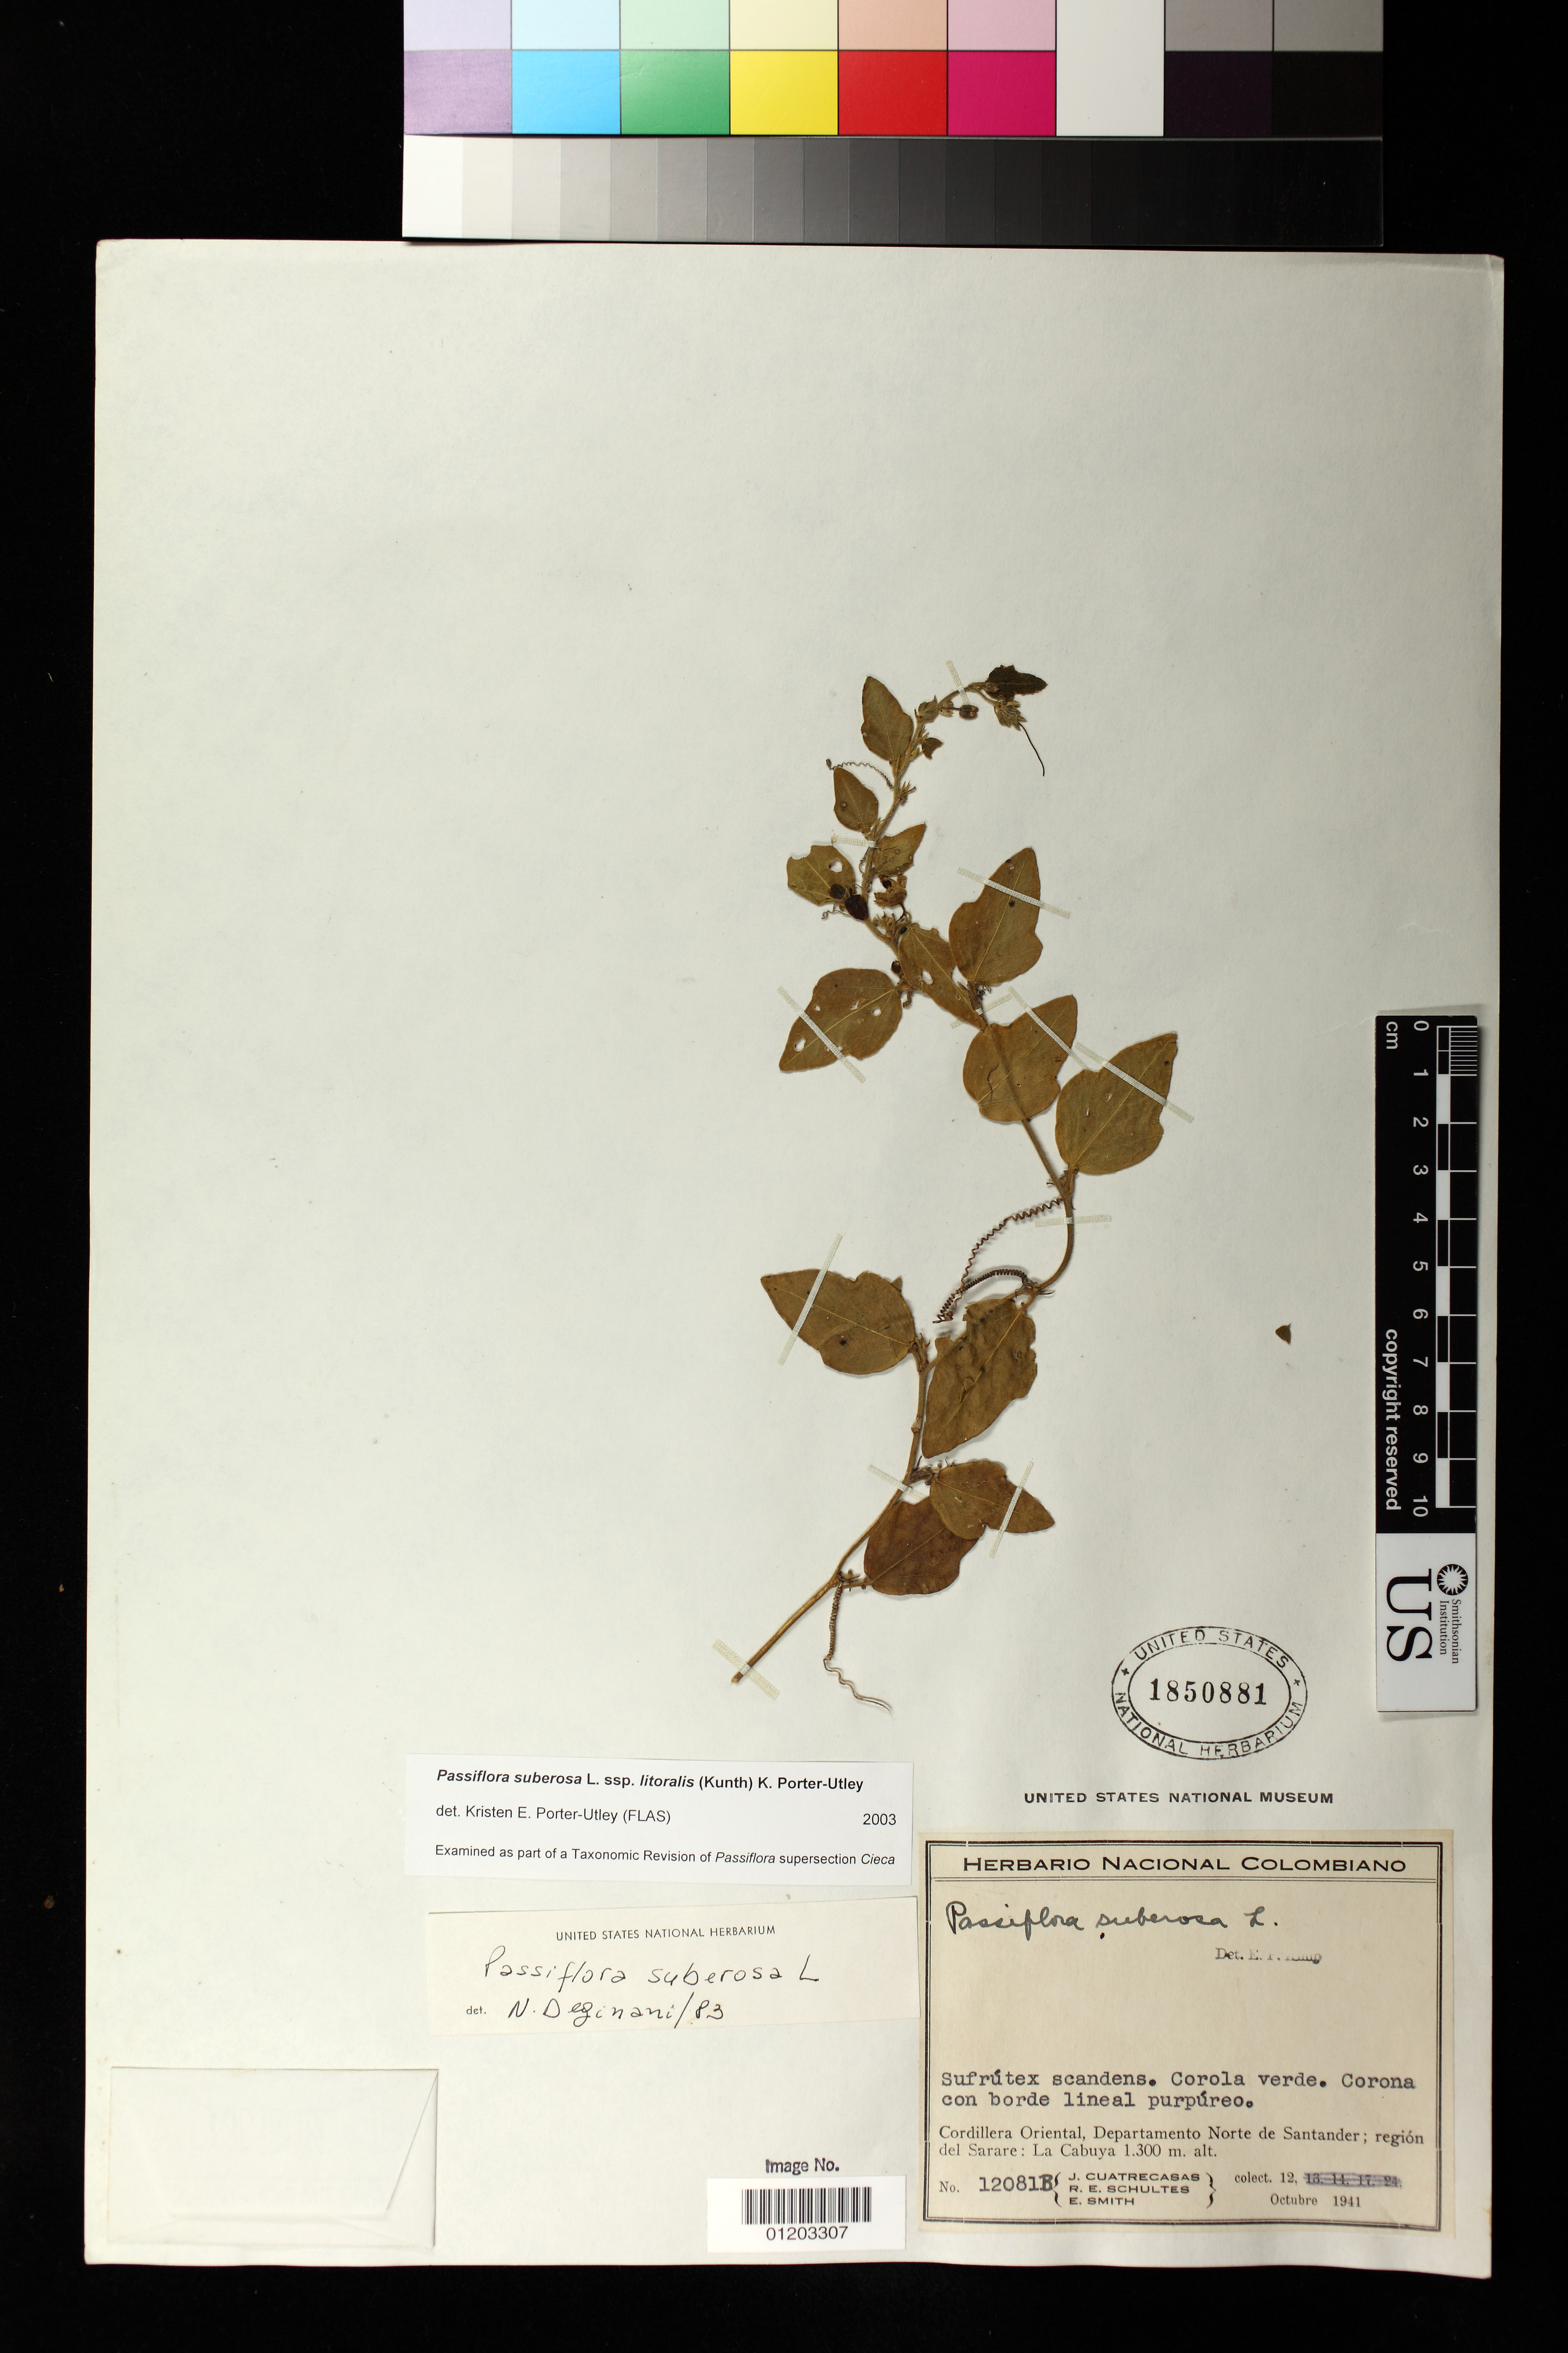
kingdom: Plantae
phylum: Tracheophyta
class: Magnoliopsida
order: Malpighiales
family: Passifloraceae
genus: Passiflora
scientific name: Passiflora suberosa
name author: L.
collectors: J. Cuatrecasas, R. E. Schultes & E. E. Smith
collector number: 12081B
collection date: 1941-10-12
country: Colombia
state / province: Norte de Santander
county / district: Cordillera Oriental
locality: Region del Sarare: La Cabuya.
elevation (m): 1300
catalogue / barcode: US 1850881